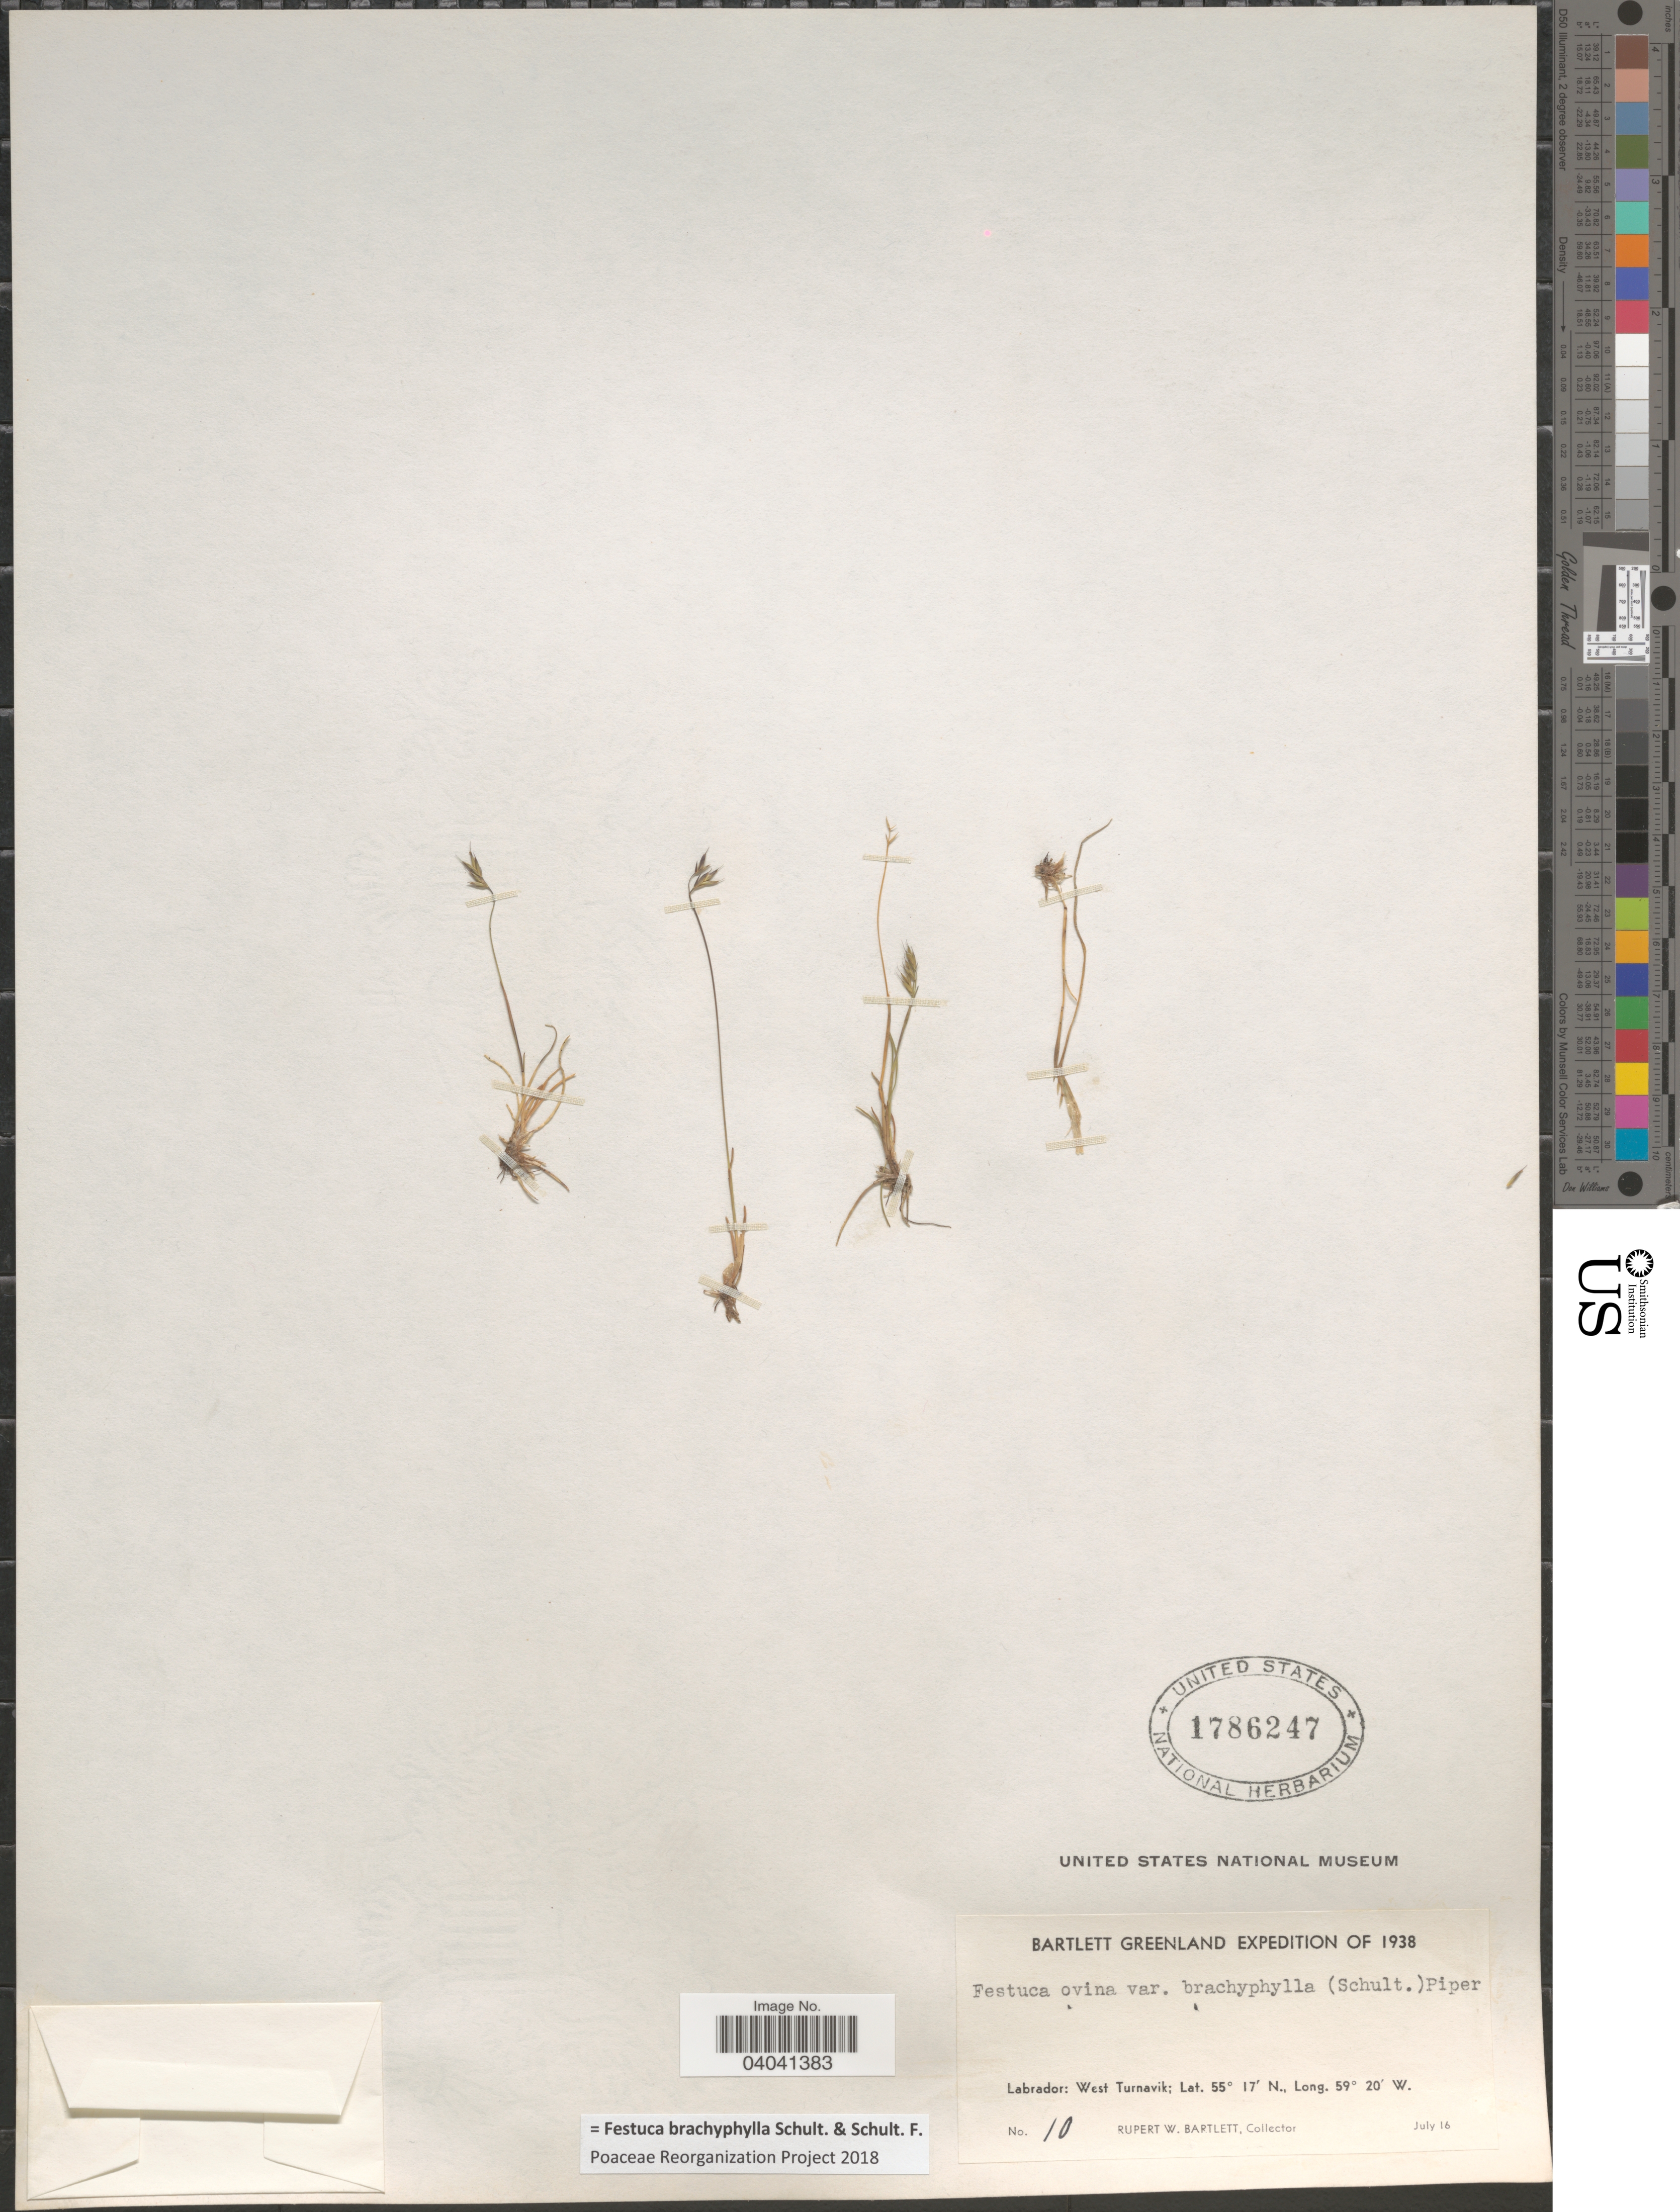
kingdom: Plantae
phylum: Tracheophyta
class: Liliopsida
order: Poales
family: Poaceae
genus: Festuca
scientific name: Festuca brachyphylla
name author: Schult. & Schult. f.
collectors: R. W. Bartlett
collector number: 10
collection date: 1938-07-16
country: Canada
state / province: Newfoundland and Labrador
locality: Labrador: West Turnavik.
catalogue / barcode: US 1786247